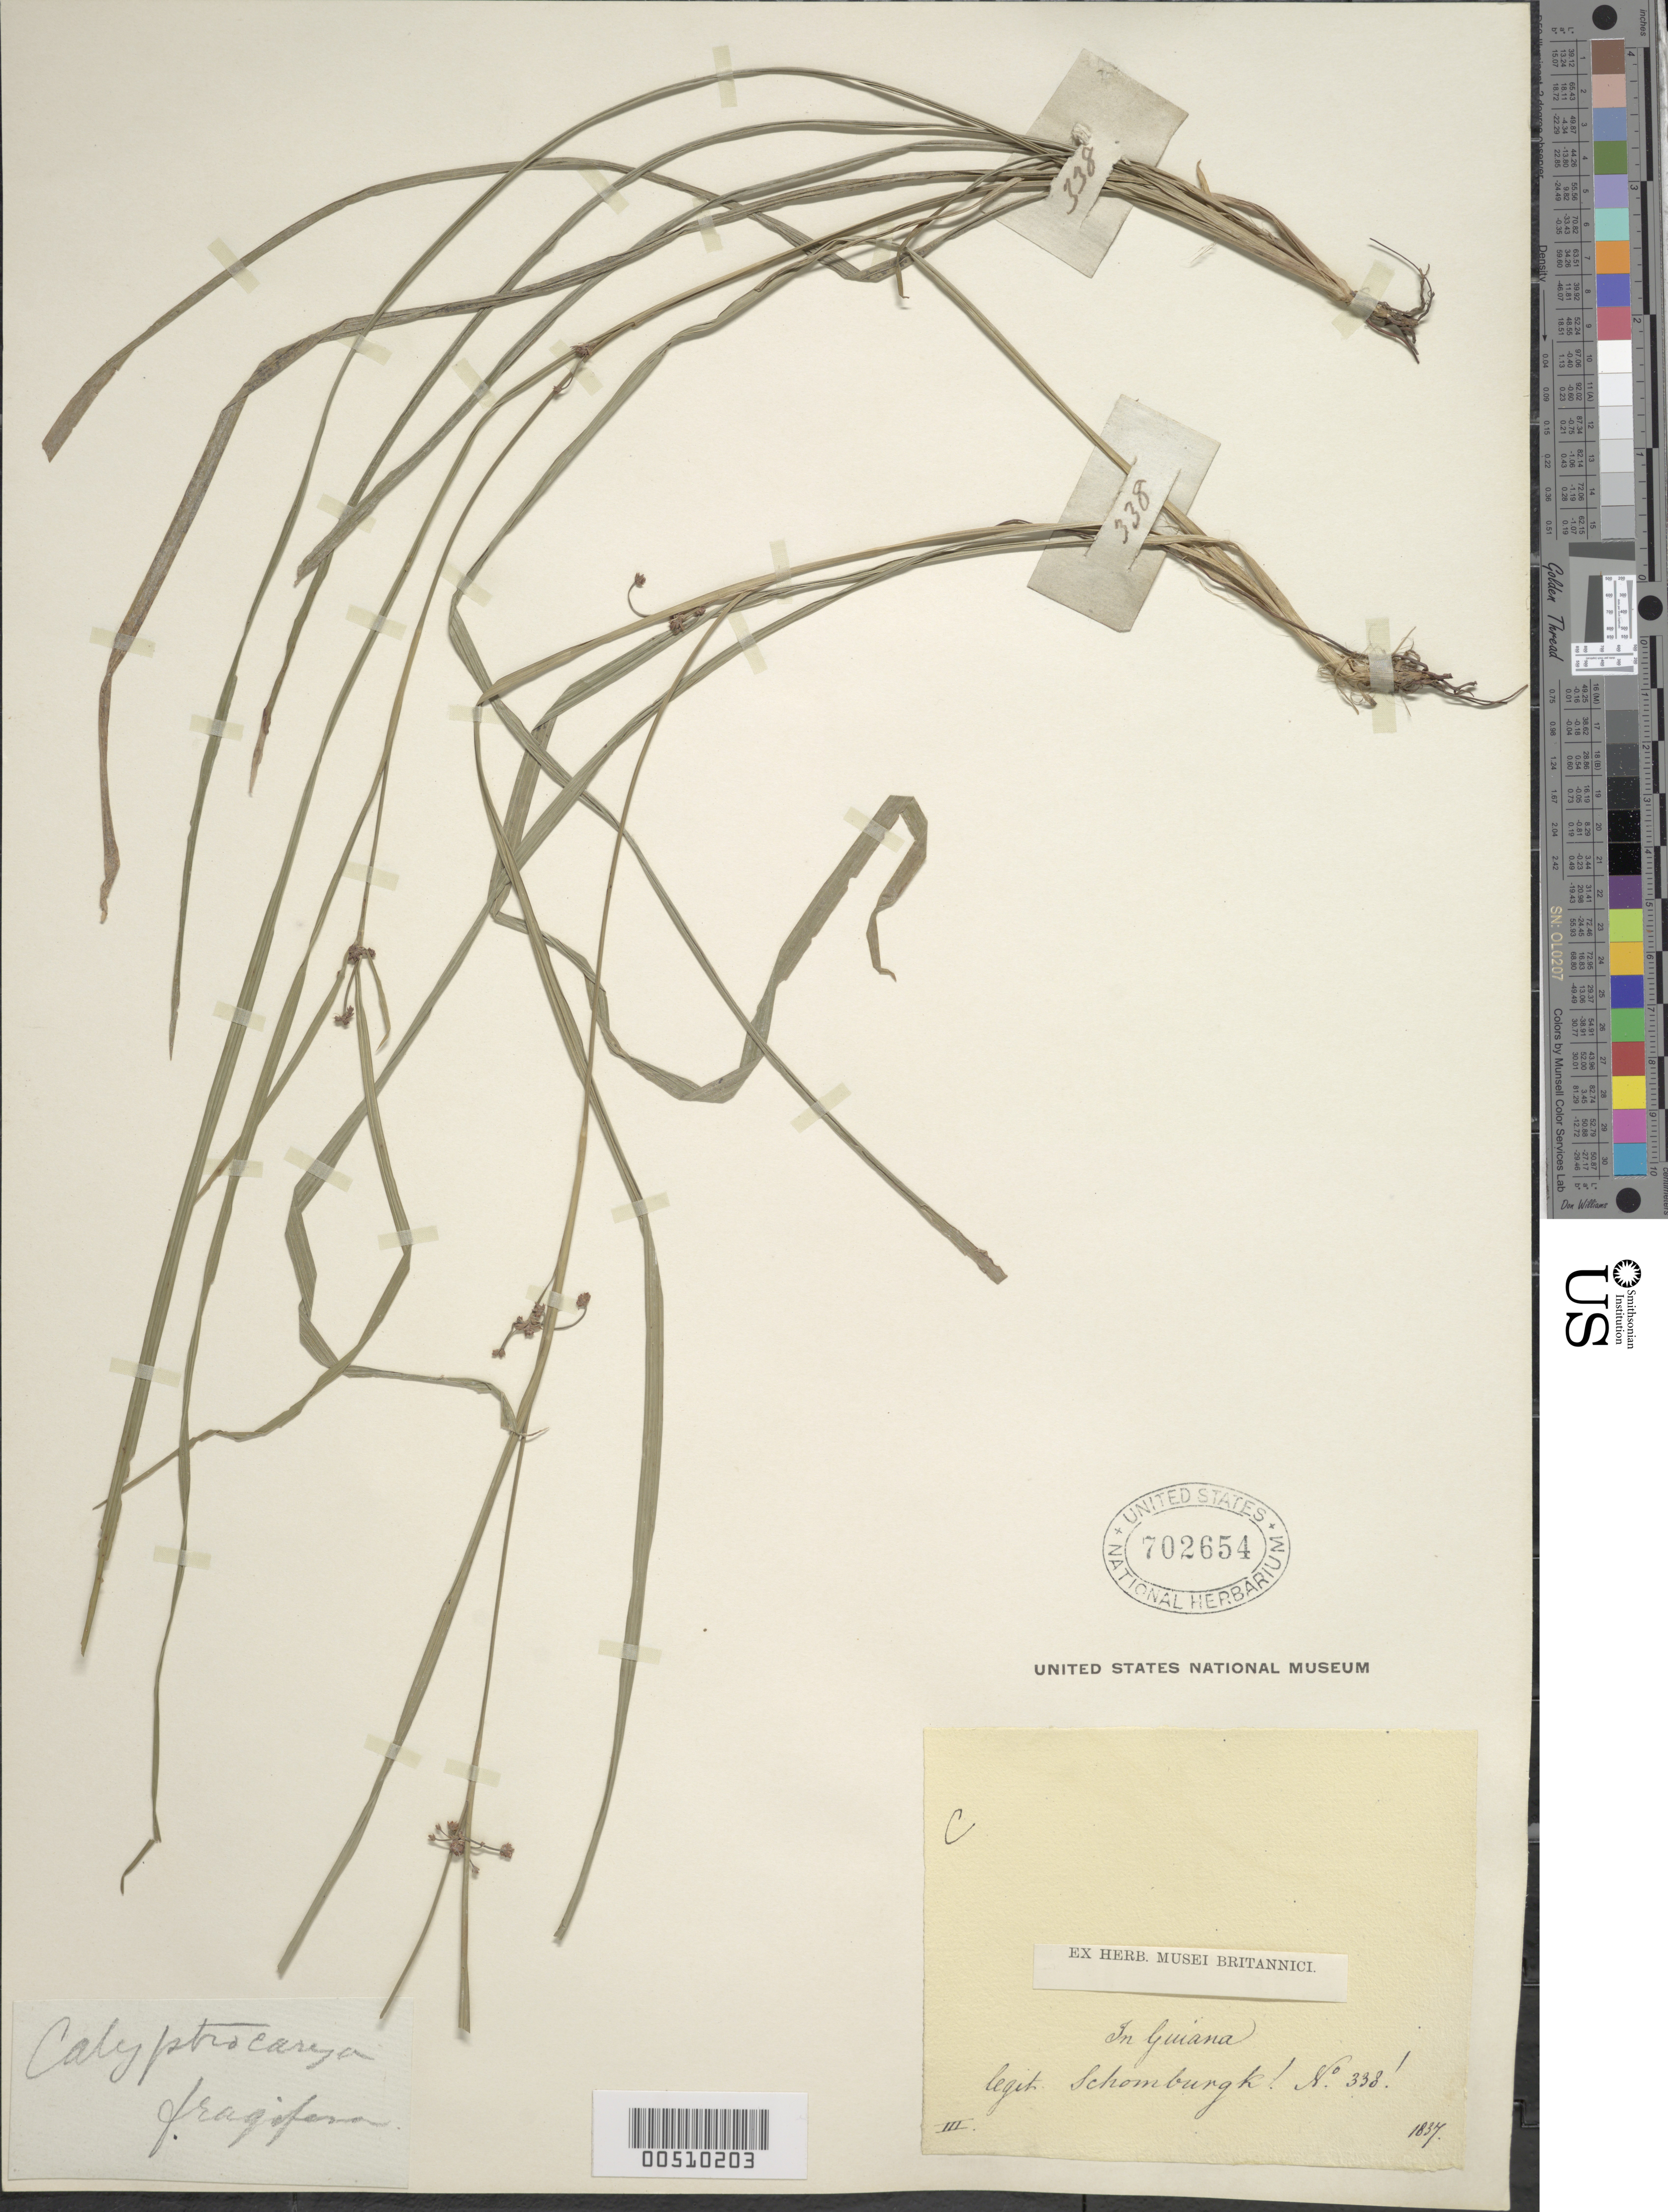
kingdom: Plantae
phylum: Tracheophyta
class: Liliopsida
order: Poales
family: Cyperaceae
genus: Calyptrocarya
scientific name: Calyptrocarya glomerulata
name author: (Brongn.) Urb.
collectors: M. R. Schomburgk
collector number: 338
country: Guyana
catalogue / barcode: US 702654